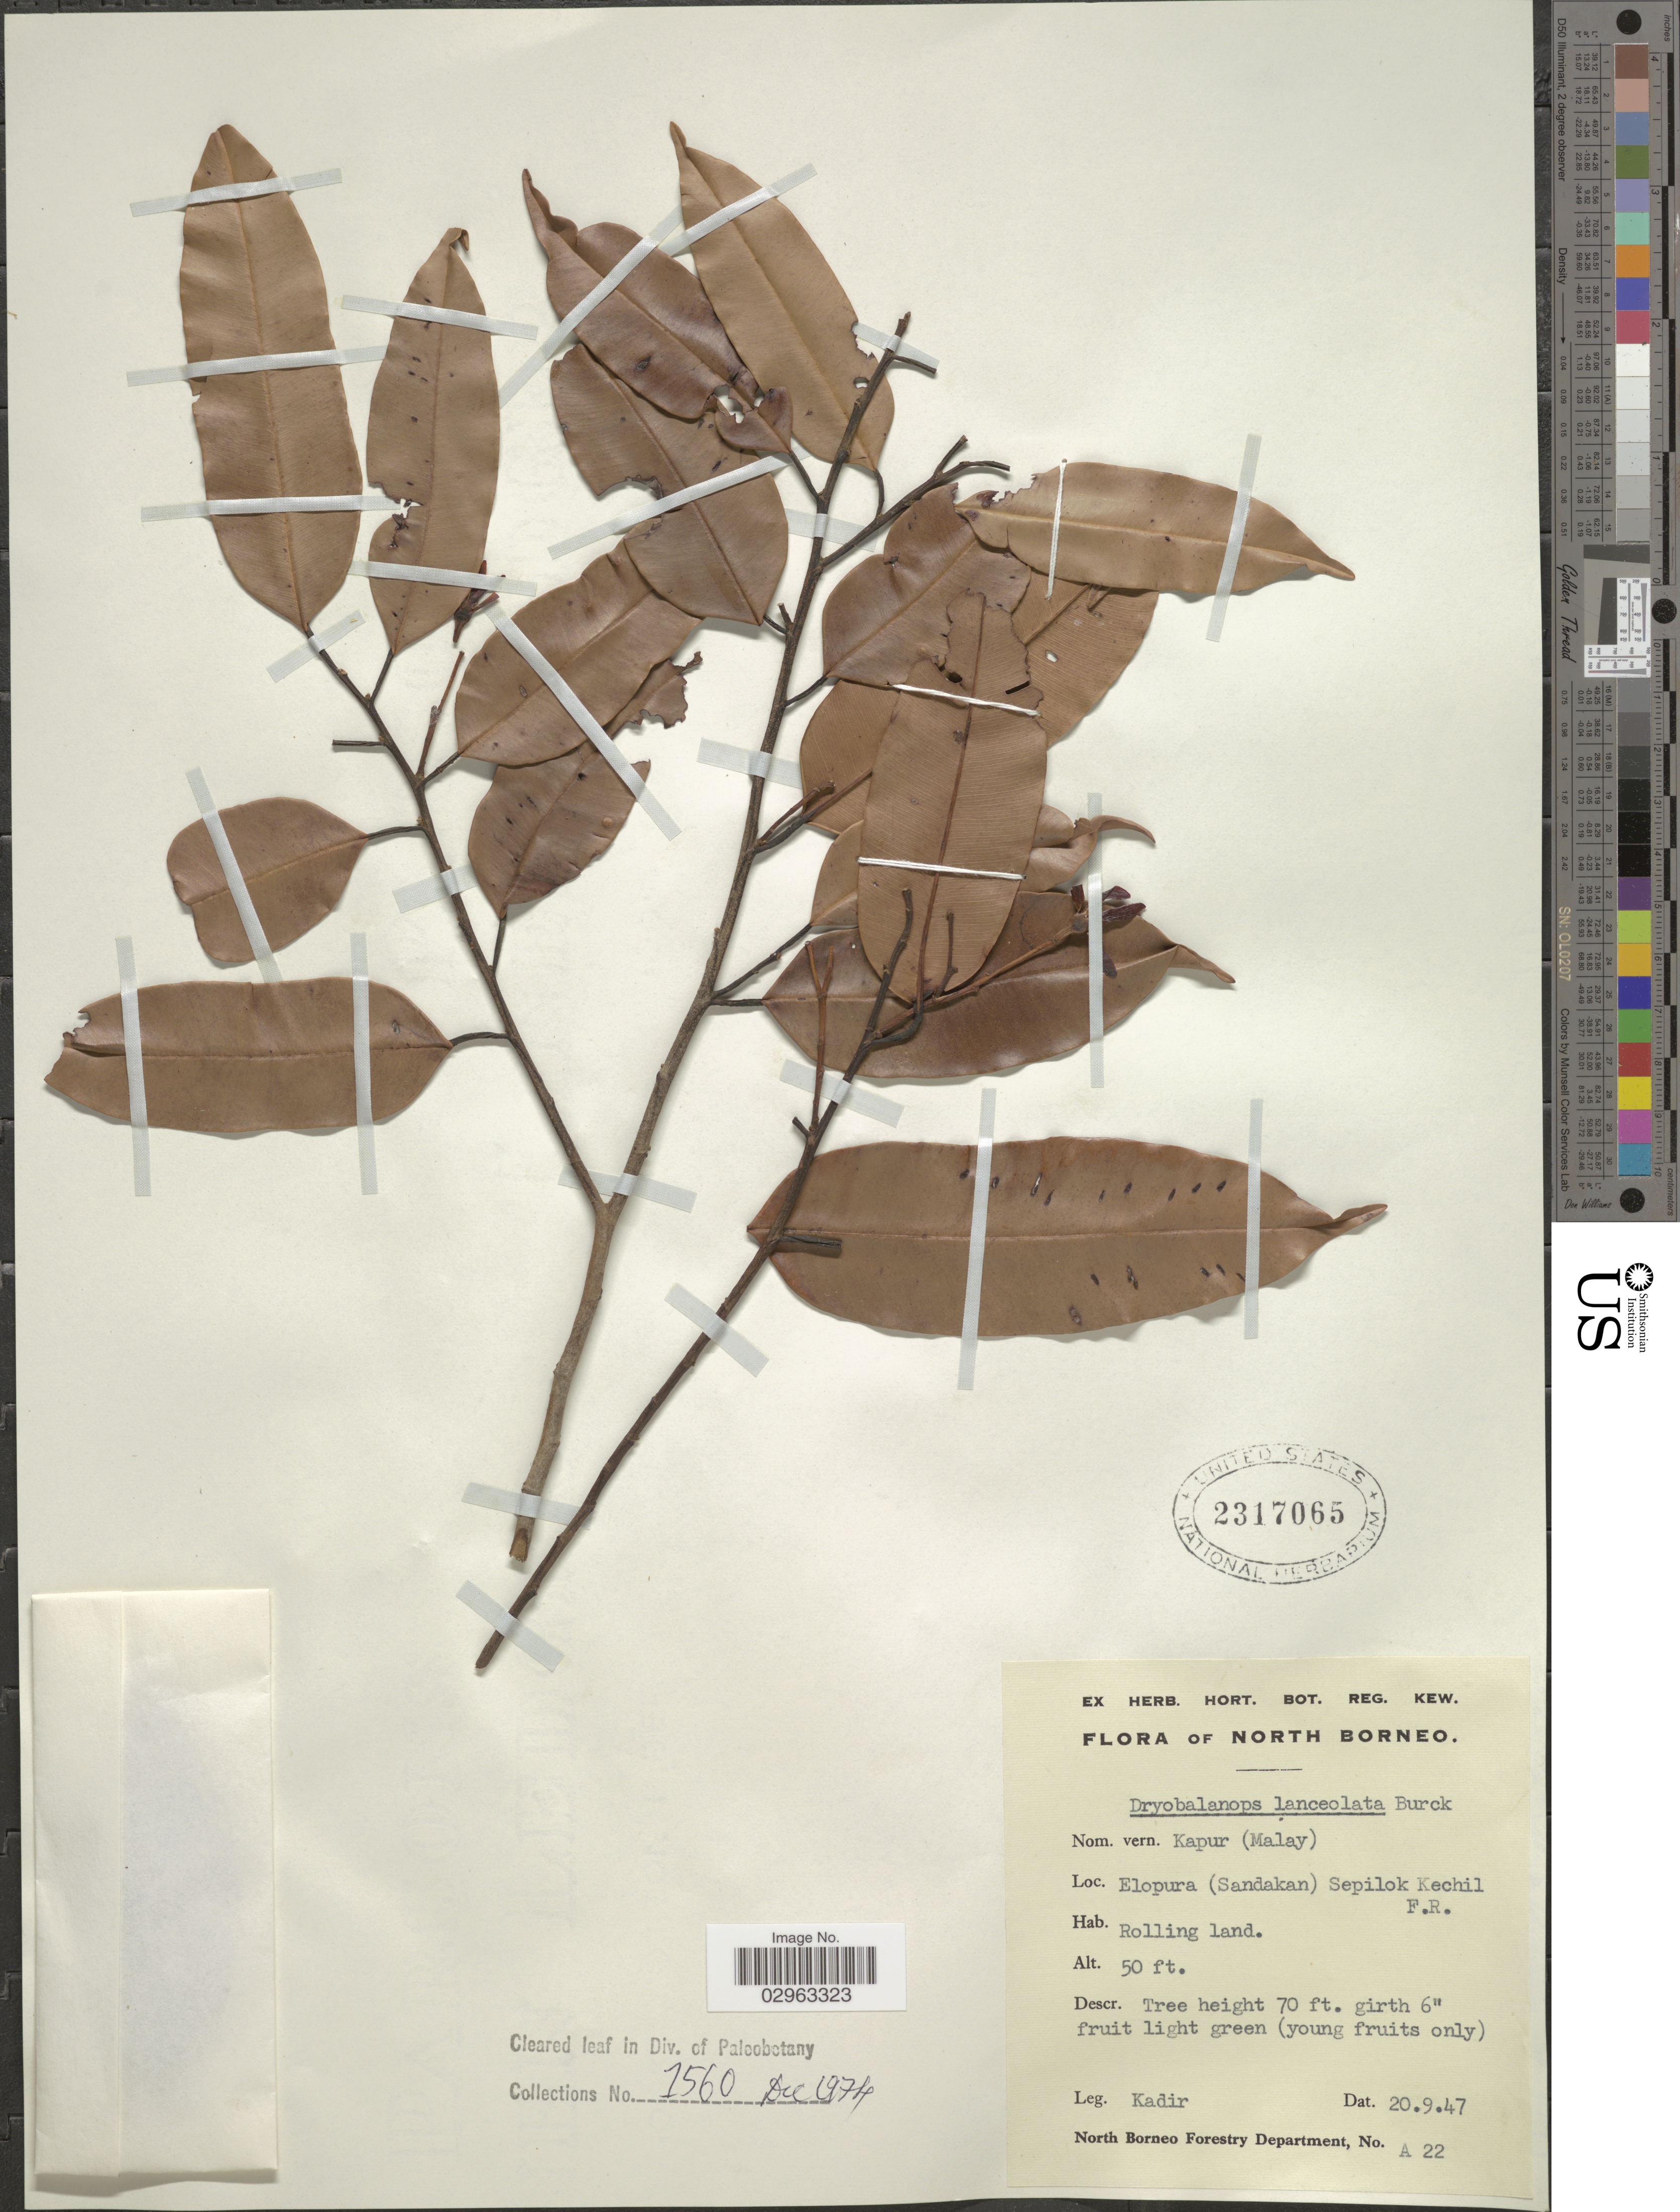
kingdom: Plantae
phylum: Tracheophyta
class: Magnoliopsida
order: Malvales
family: Dipterocarpaceae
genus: Dryobalanops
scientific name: Dryobalanops lanceolata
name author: Burck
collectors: -. Kadir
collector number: A 22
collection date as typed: Transcribed d/m/y: 20/9/47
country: Malaysia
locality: North Borneo, Elopura (Sandakan) Sepilok Kechil F.R., Rolling land.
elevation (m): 15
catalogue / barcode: US 2317065